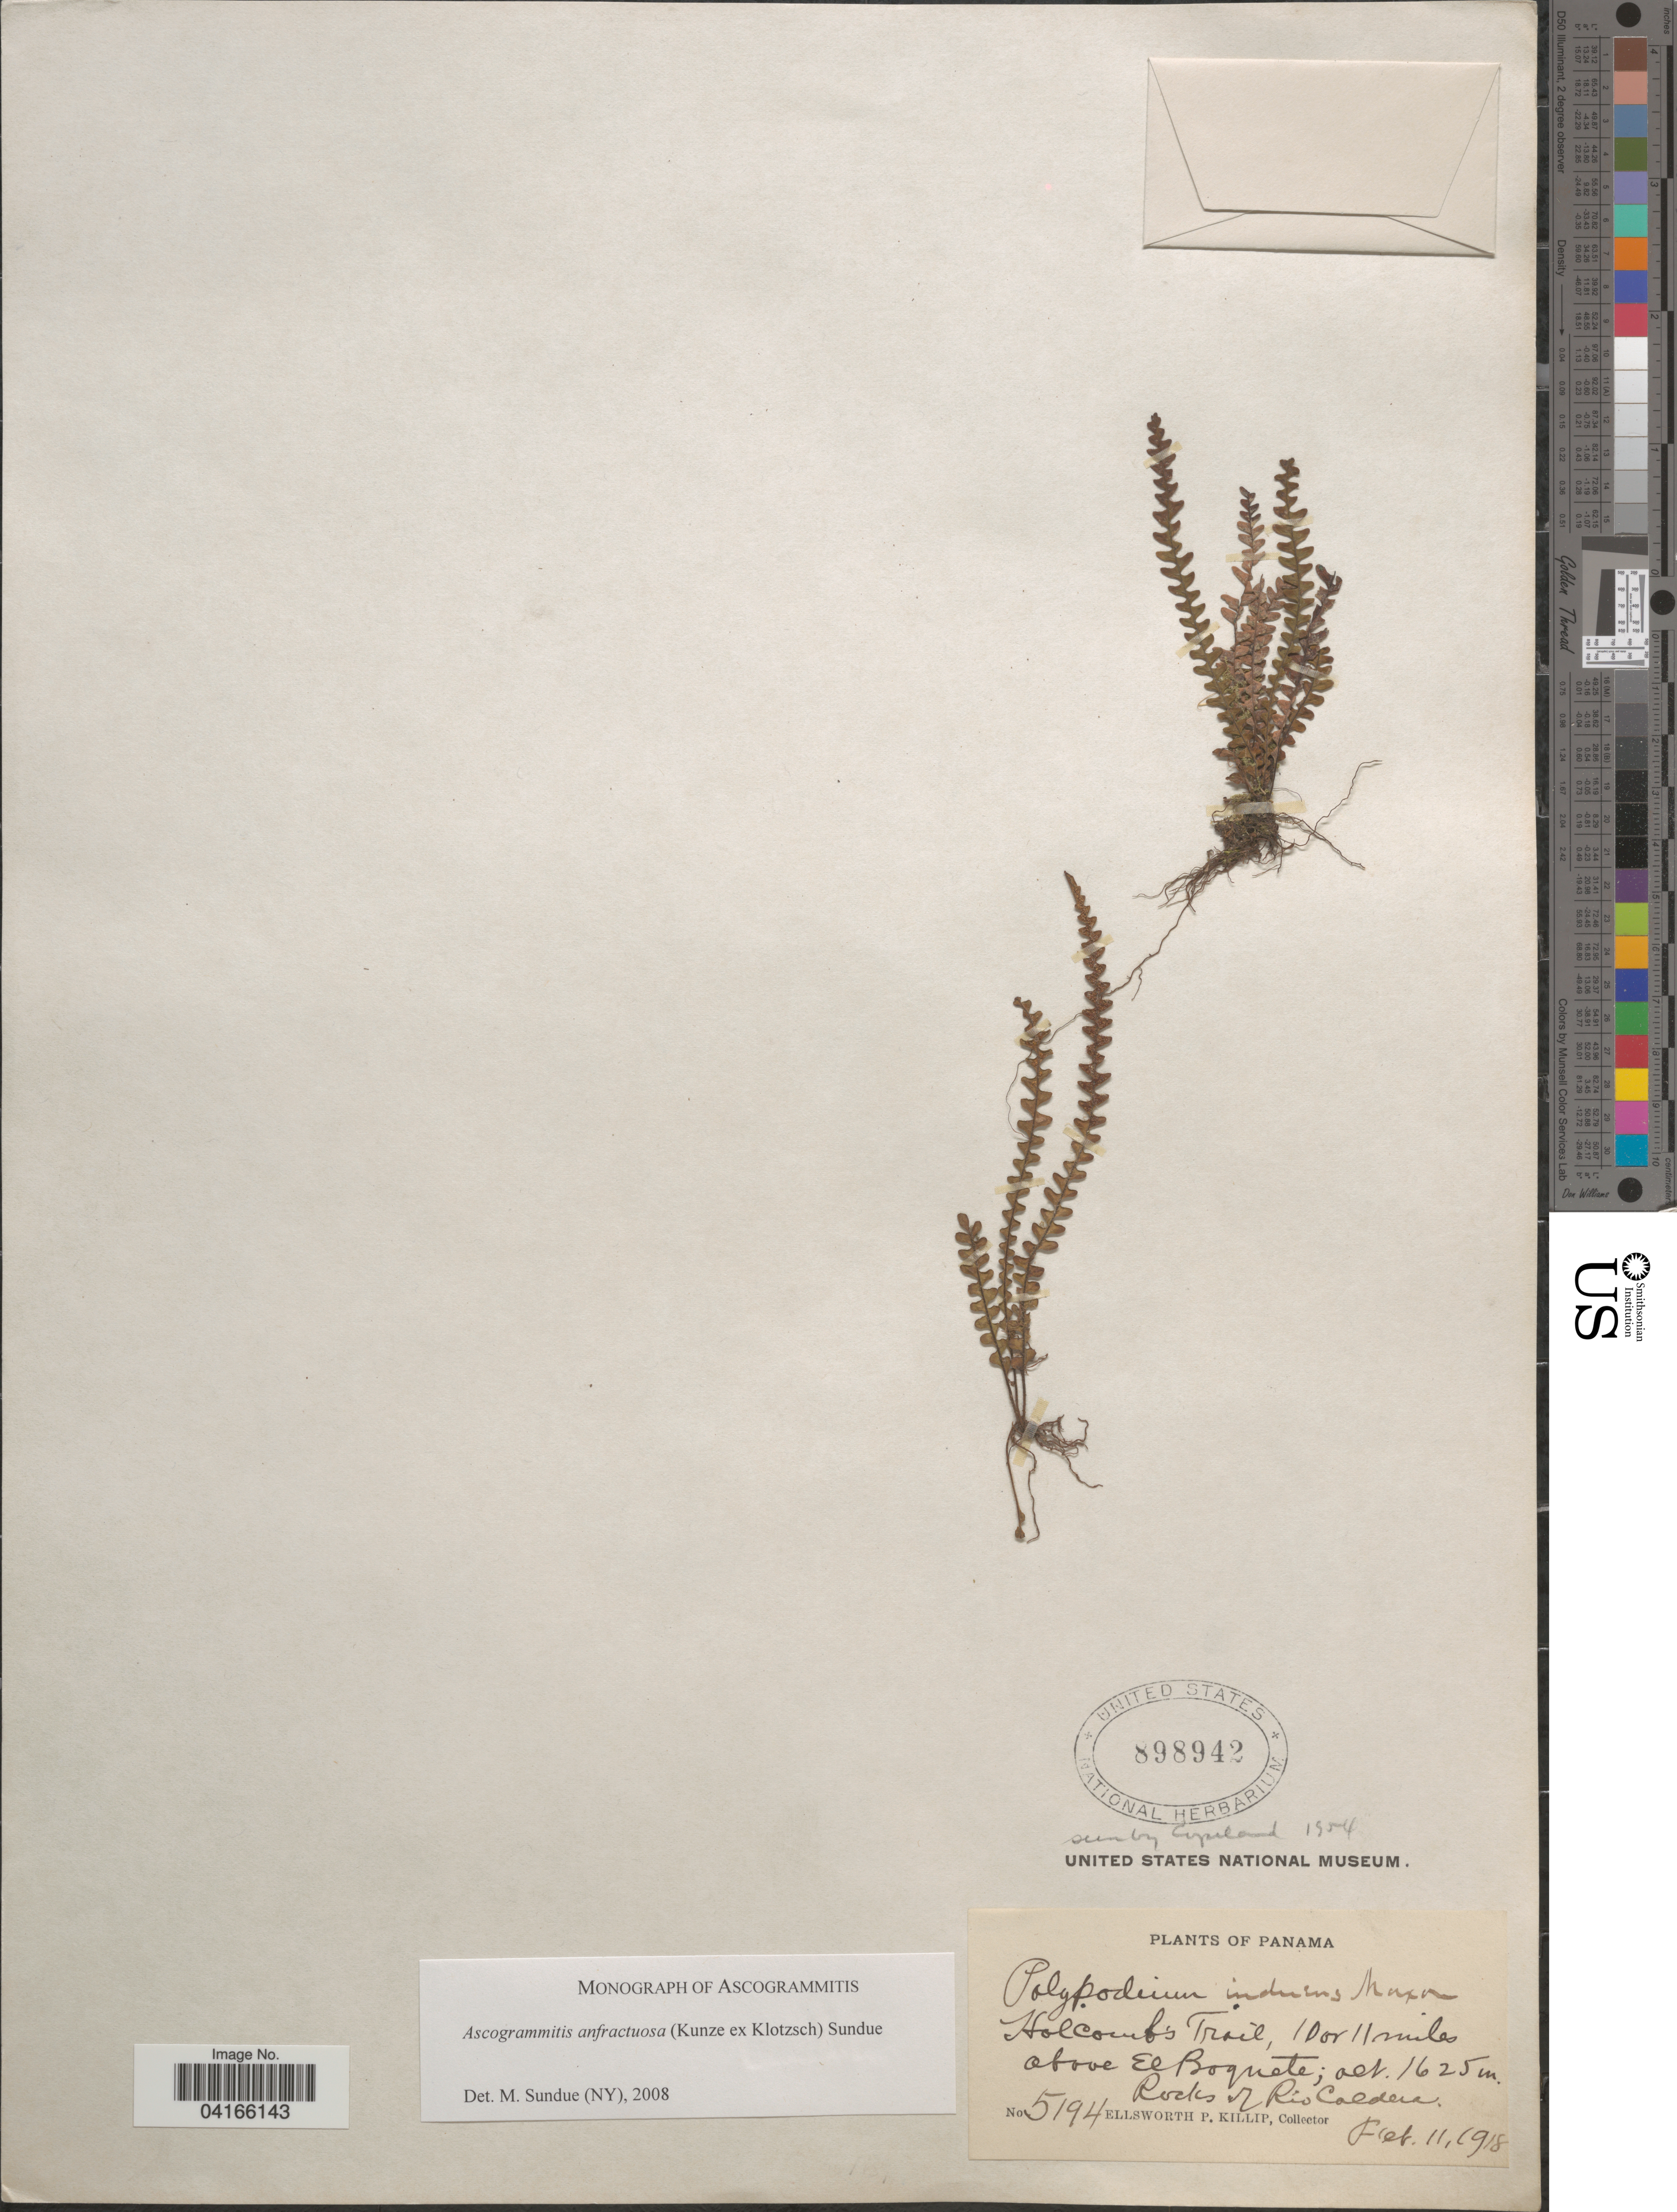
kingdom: Plantae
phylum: Tracheophyta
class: Polypodiopsida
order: Polypodiales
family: Polypodiaceae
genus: Ascogrammitis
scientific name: Ascogrammitis anfractuosa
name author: (Kunze ex Klotzsch) Sundue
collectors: E. P. Killip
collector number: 5194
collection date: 1918-02-11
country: Panama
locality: Holcomb's Trail, 10 or 11 miles above El Boquete. Rocks of Rio Caldera.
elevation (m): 1625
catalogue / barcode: US 898942